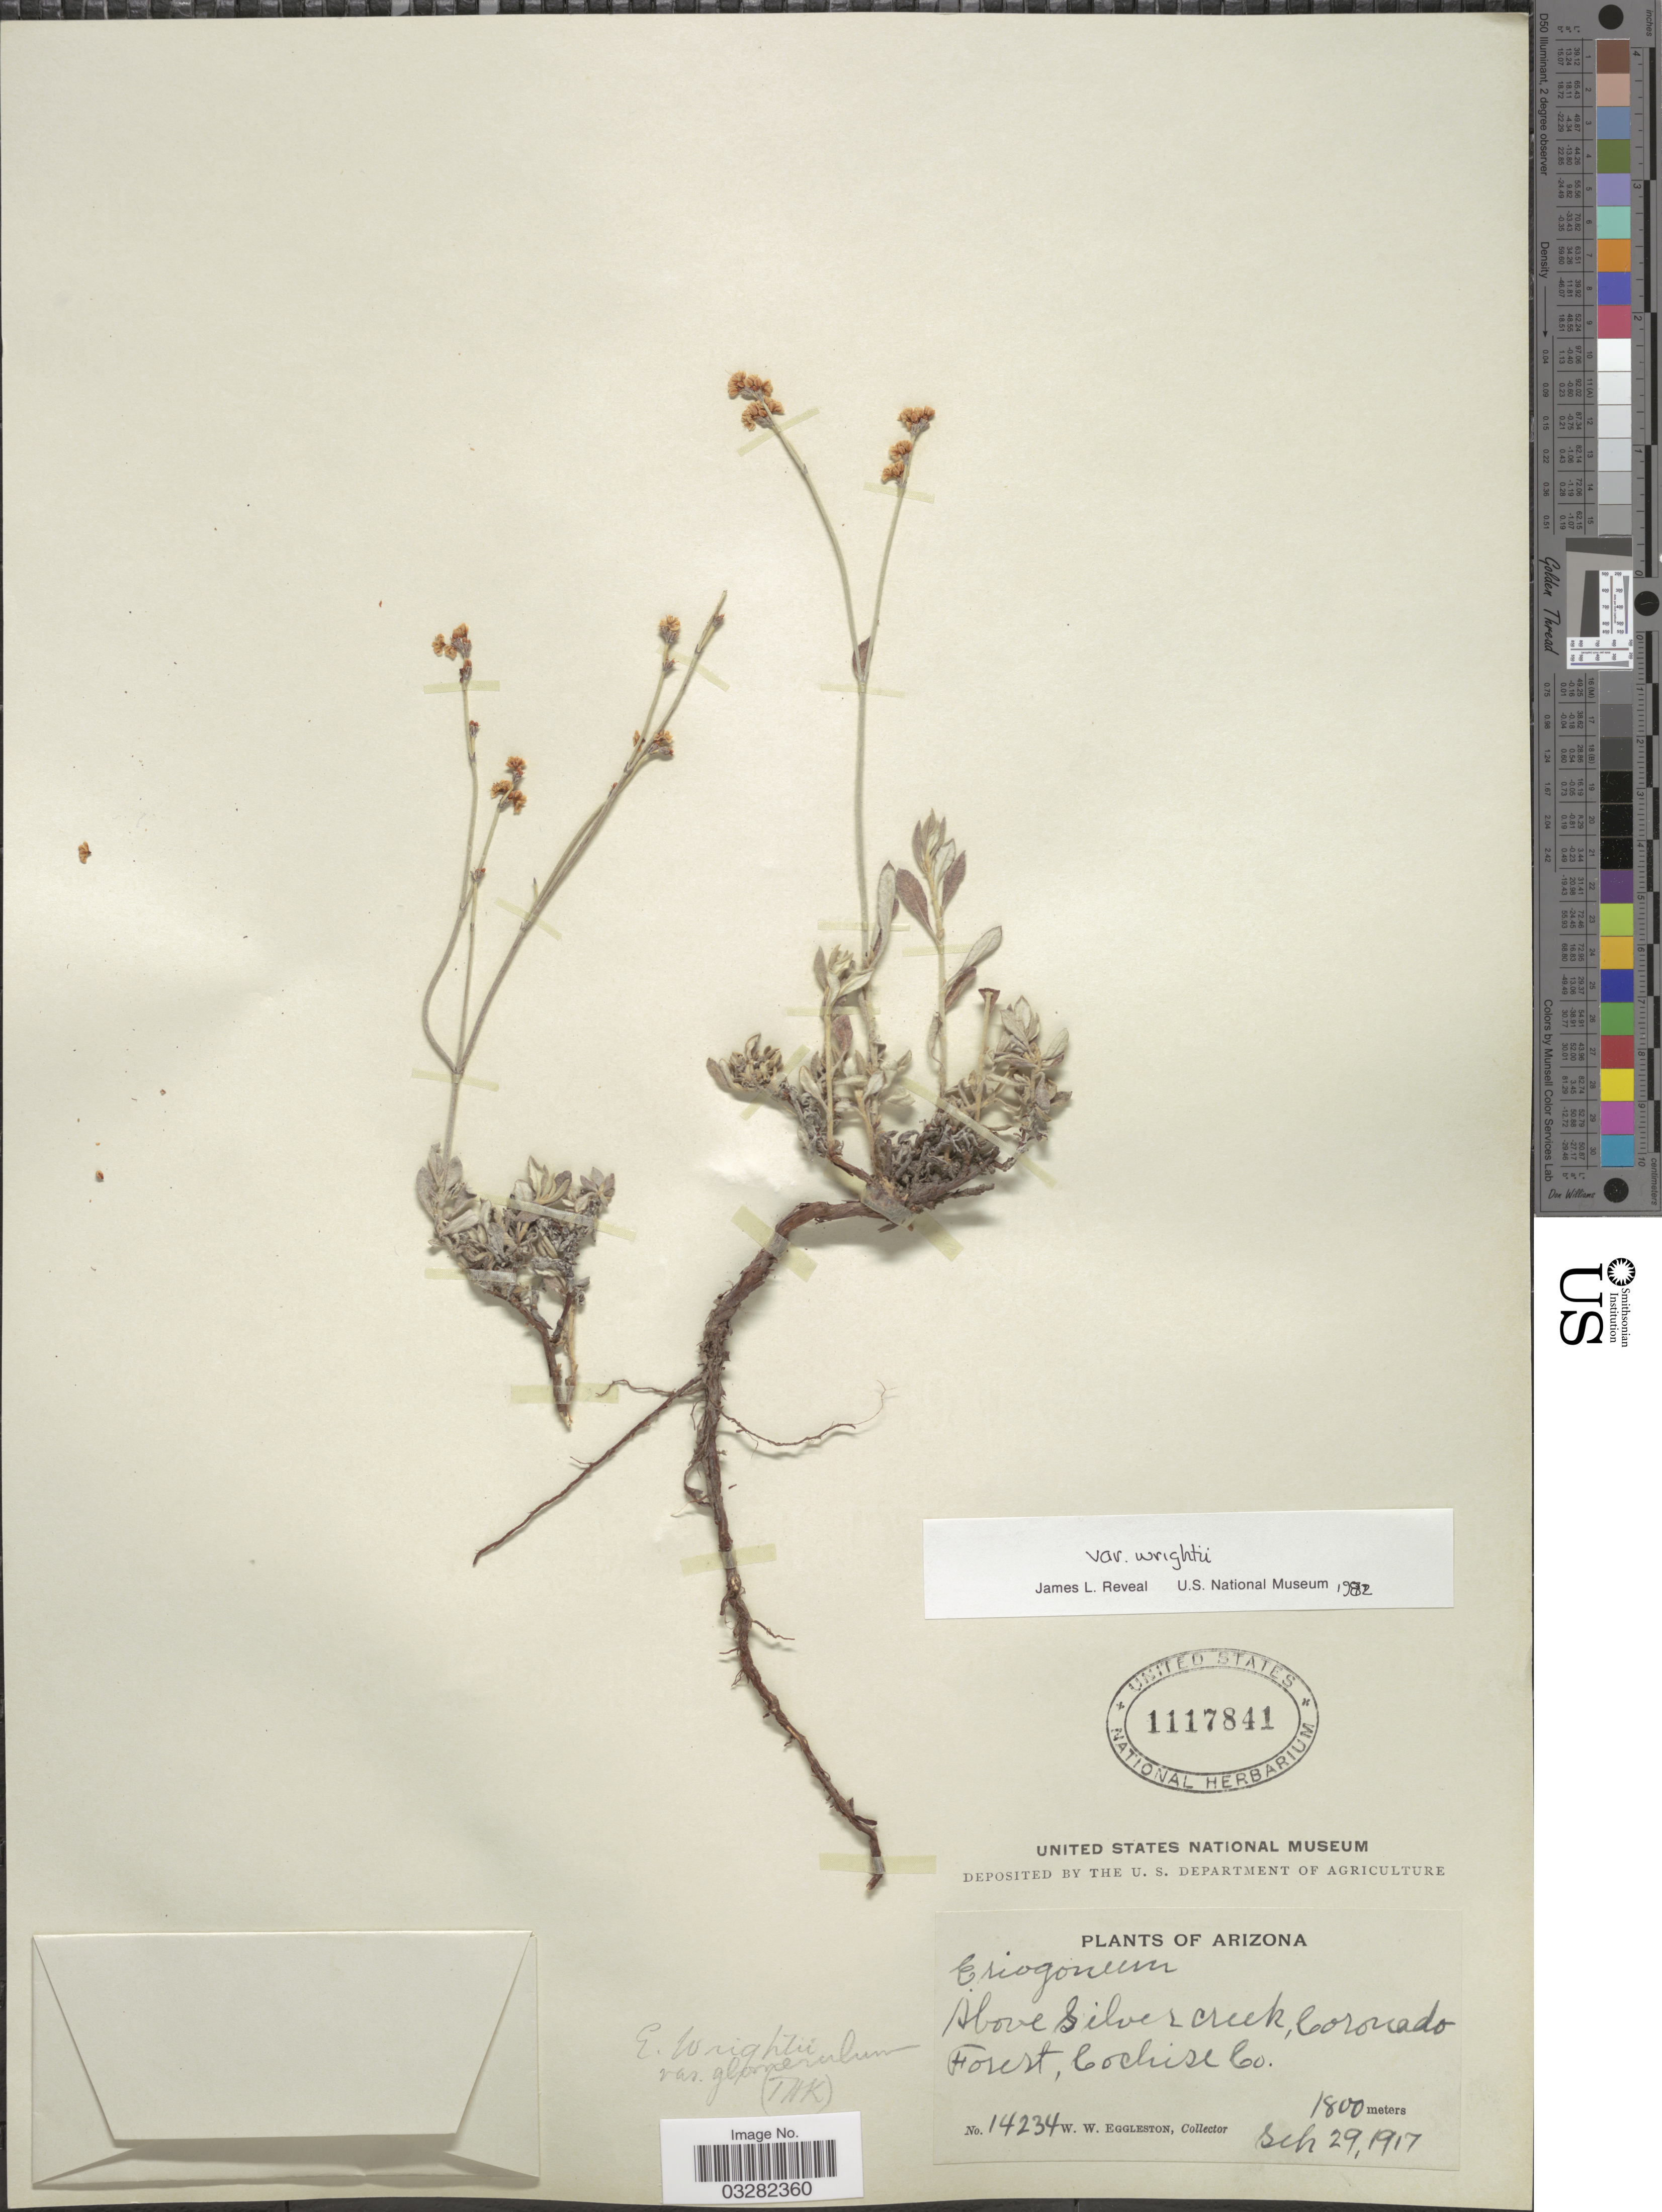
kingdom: Plantae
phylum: Tracheophyta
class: Magnoliopsida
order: Caryophyllales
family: Polygonaceae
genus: Eriogonum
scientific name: Eriogonum wrightii var. wrightii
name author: Torr. ex Benth.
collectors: W. W. Eggleston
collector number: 14234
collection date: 1917-09-29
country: United States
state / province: Arizona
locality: Above Silver creek, Coronado Forest, Cochise Co.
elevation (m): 1800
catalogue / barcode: US 1117841